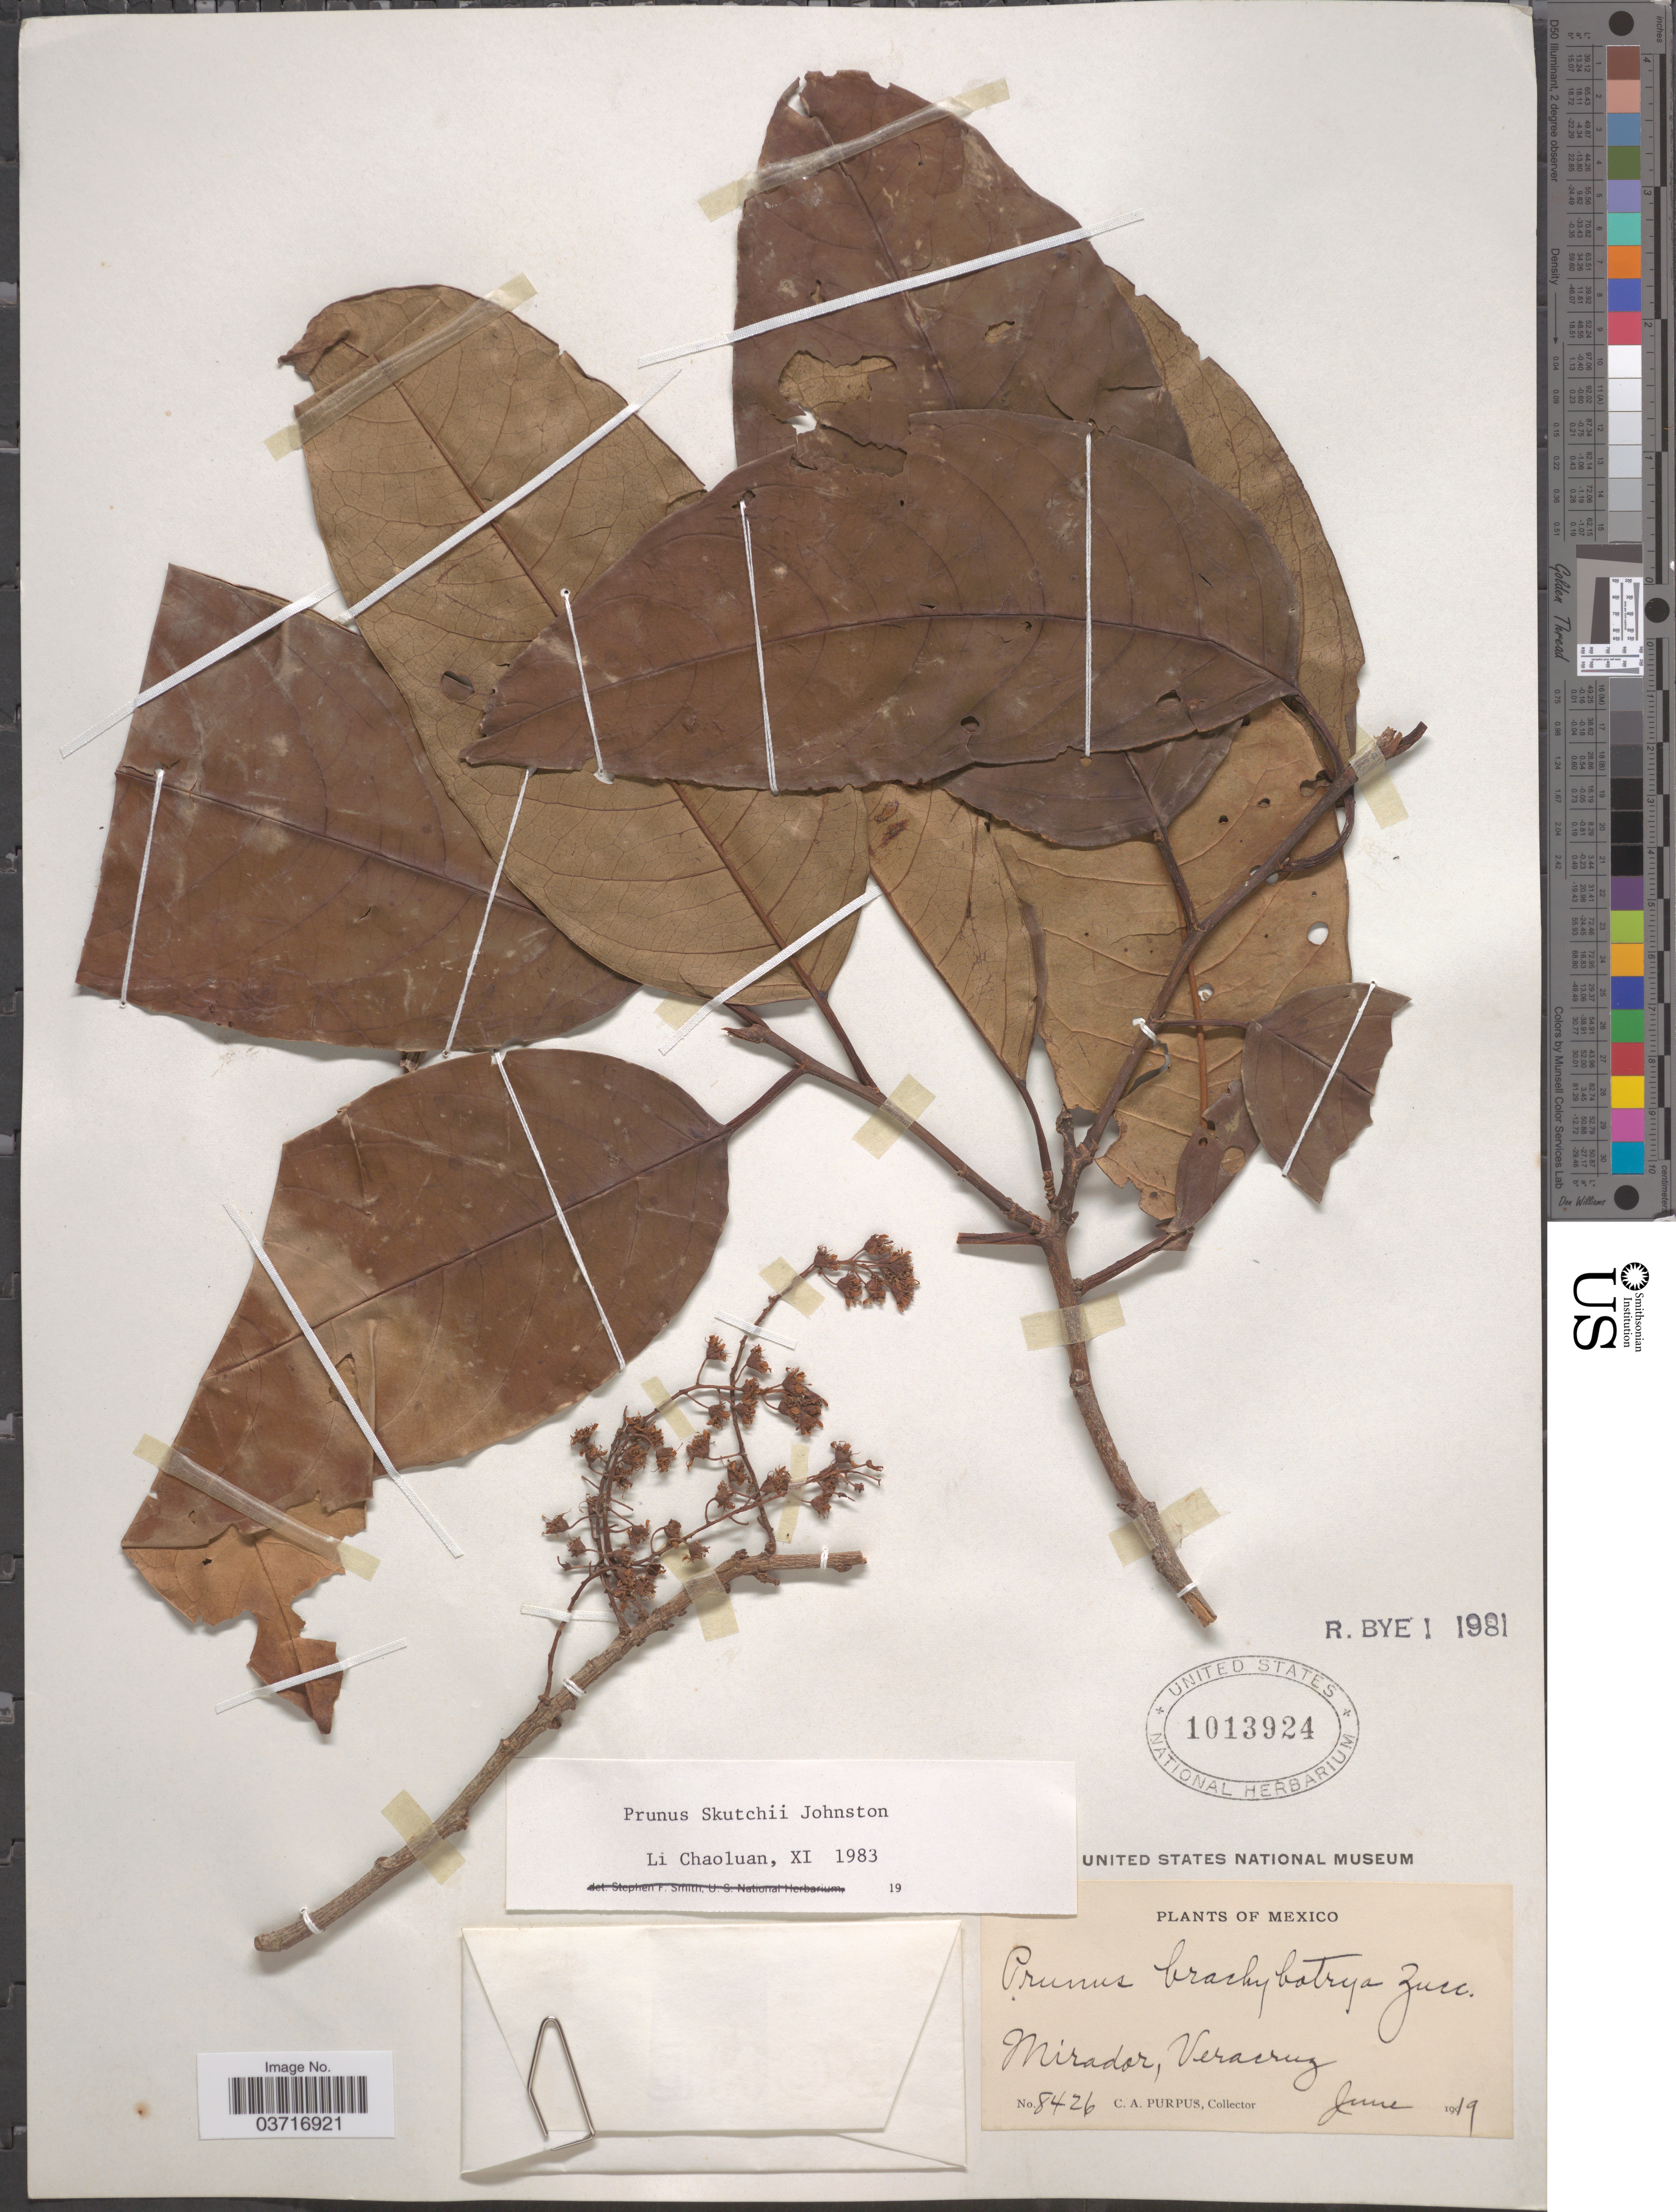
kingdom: Plantae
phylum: Tracheophyta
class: Magnoliopsida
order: Rosales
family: Rosaceae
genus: Prunus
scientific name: Prunus skutchii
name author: I.M. Johnst.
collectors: C. A. Purpus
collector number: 8426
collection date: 1919-06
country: Mexico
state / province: Veracruz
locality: Mirador, Veracruz.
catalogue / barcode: US 1013924